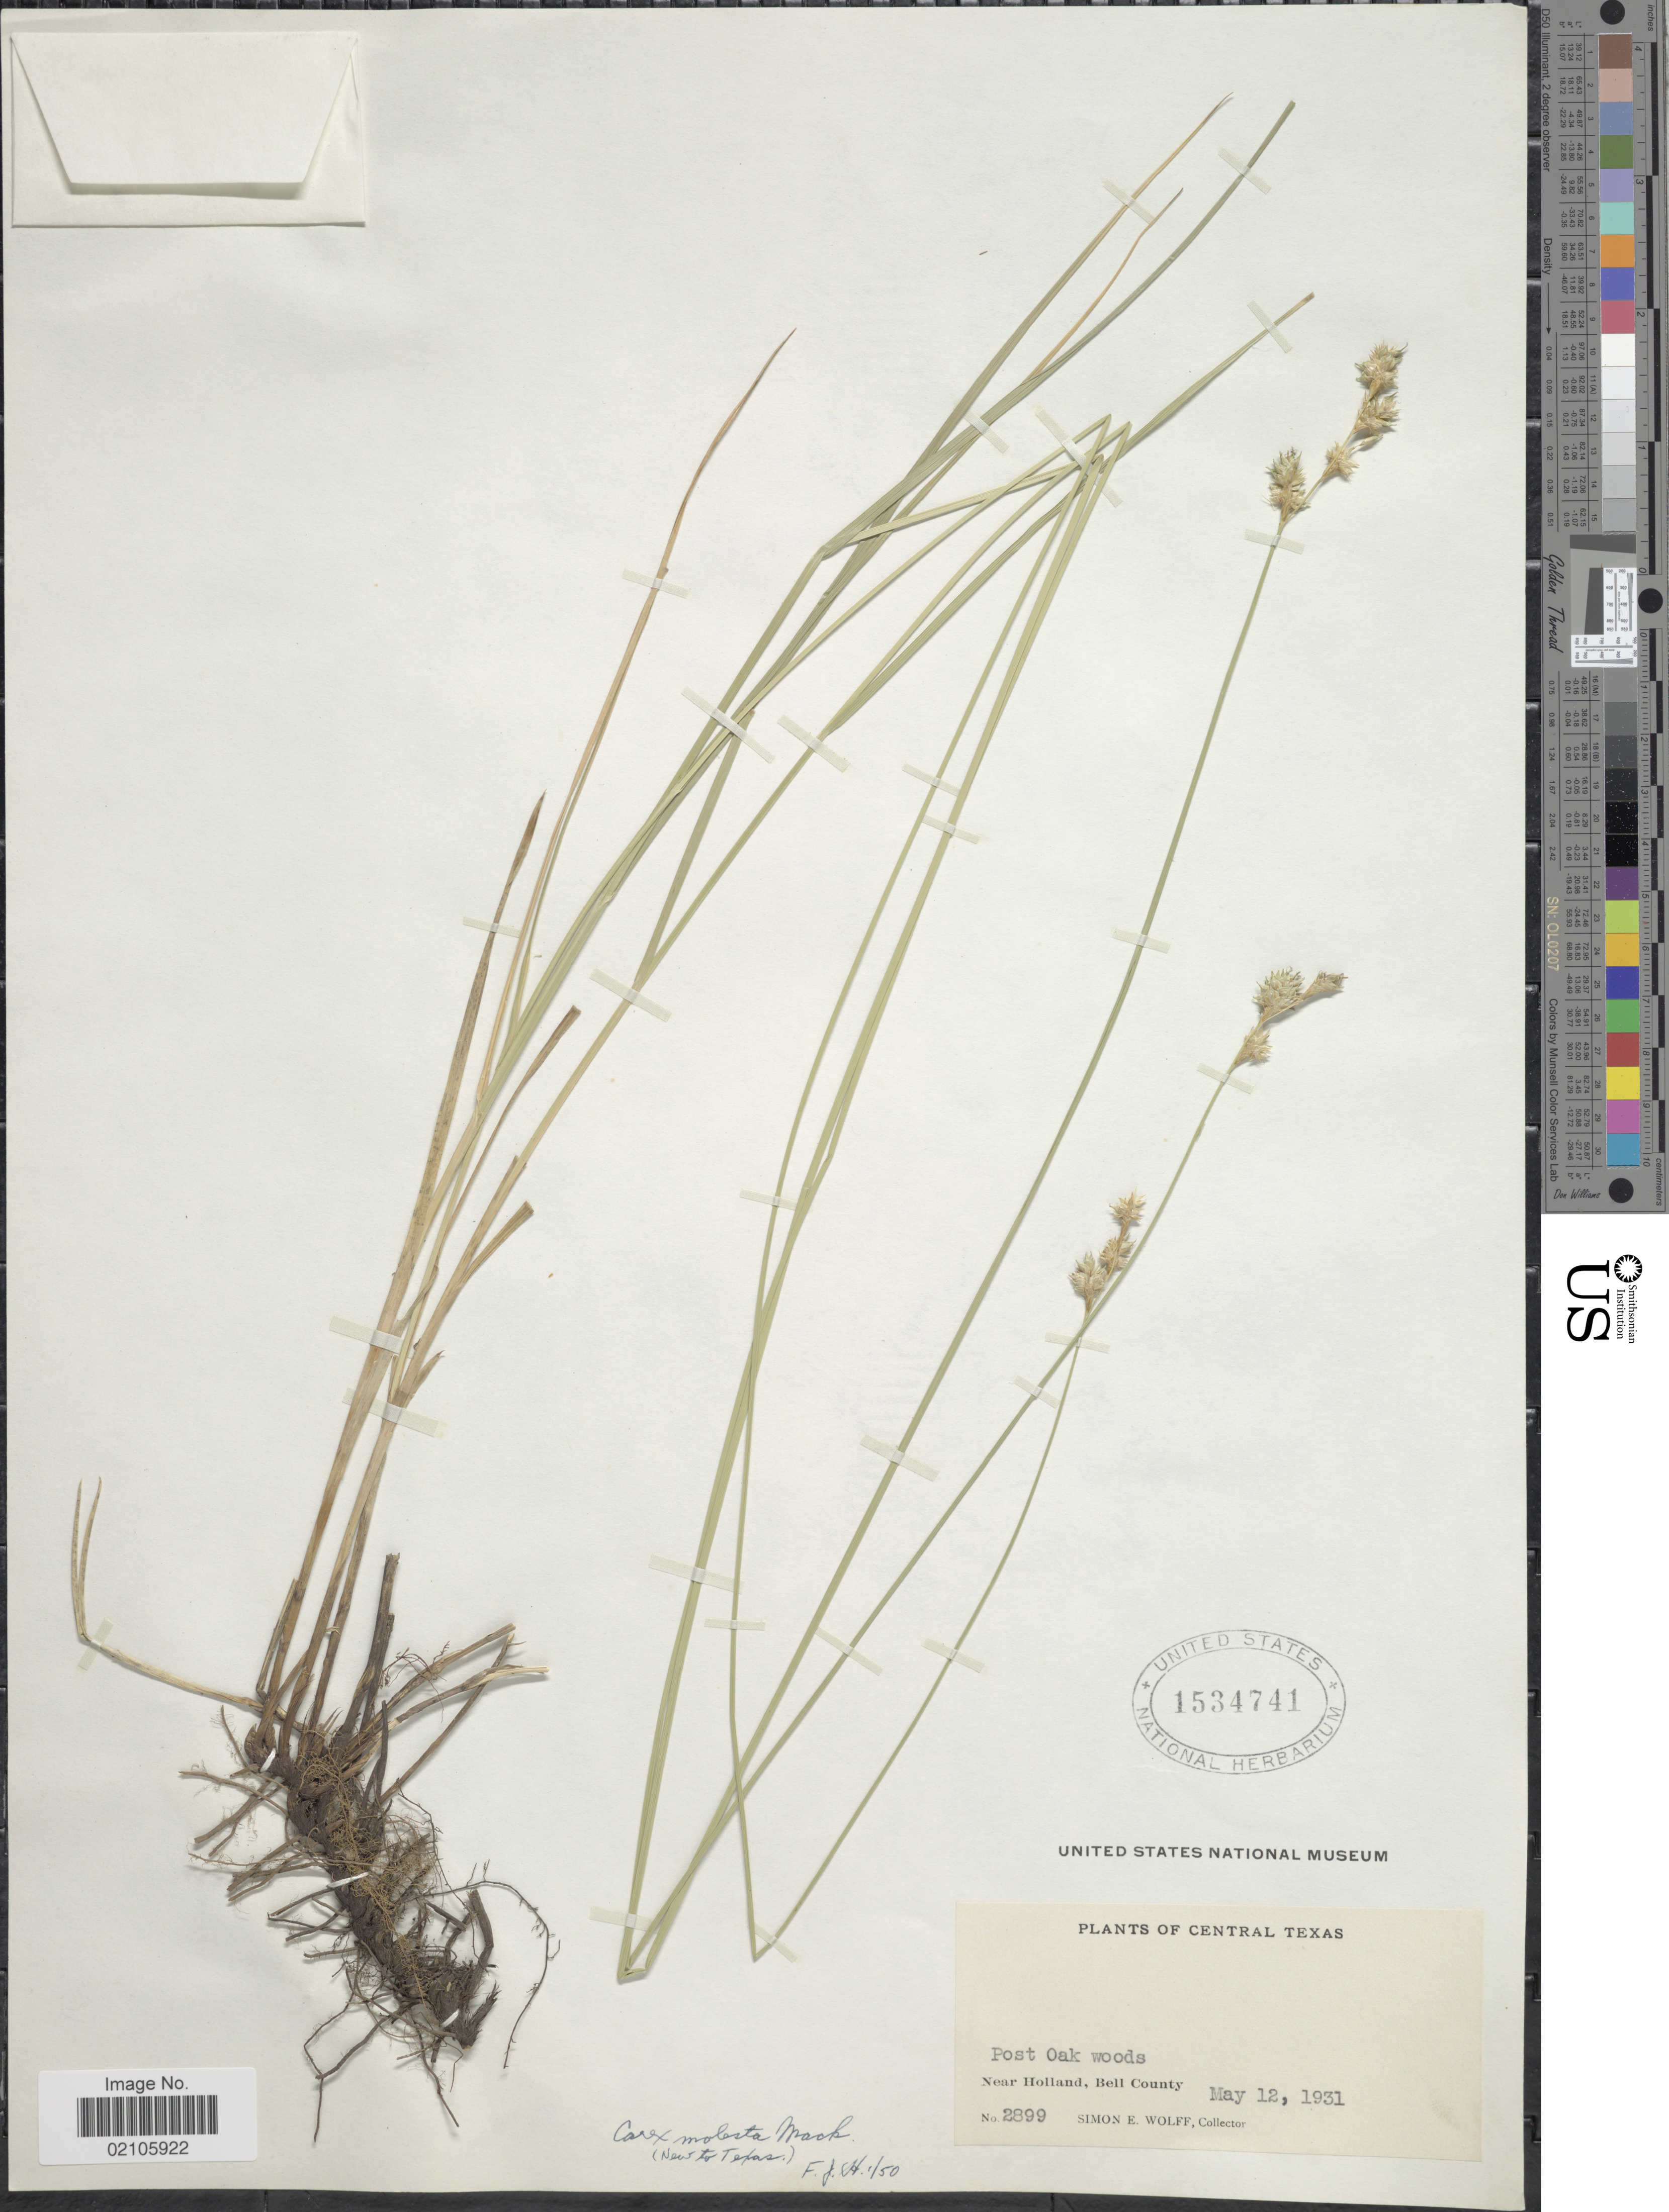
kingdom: Plantae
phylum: Tracheophyta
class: Liliopsida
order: Poales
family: Cyperaceae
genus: Carex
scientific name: Carex brevior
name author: (Dewey) Mack. ex Lunell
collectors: S. E. Wolff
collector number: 2899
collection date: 1931-05-12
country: United States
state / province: Texas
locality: Cenral Texas, Post Oak Woods, Near Holland, Bell County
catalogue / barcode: US 1534741